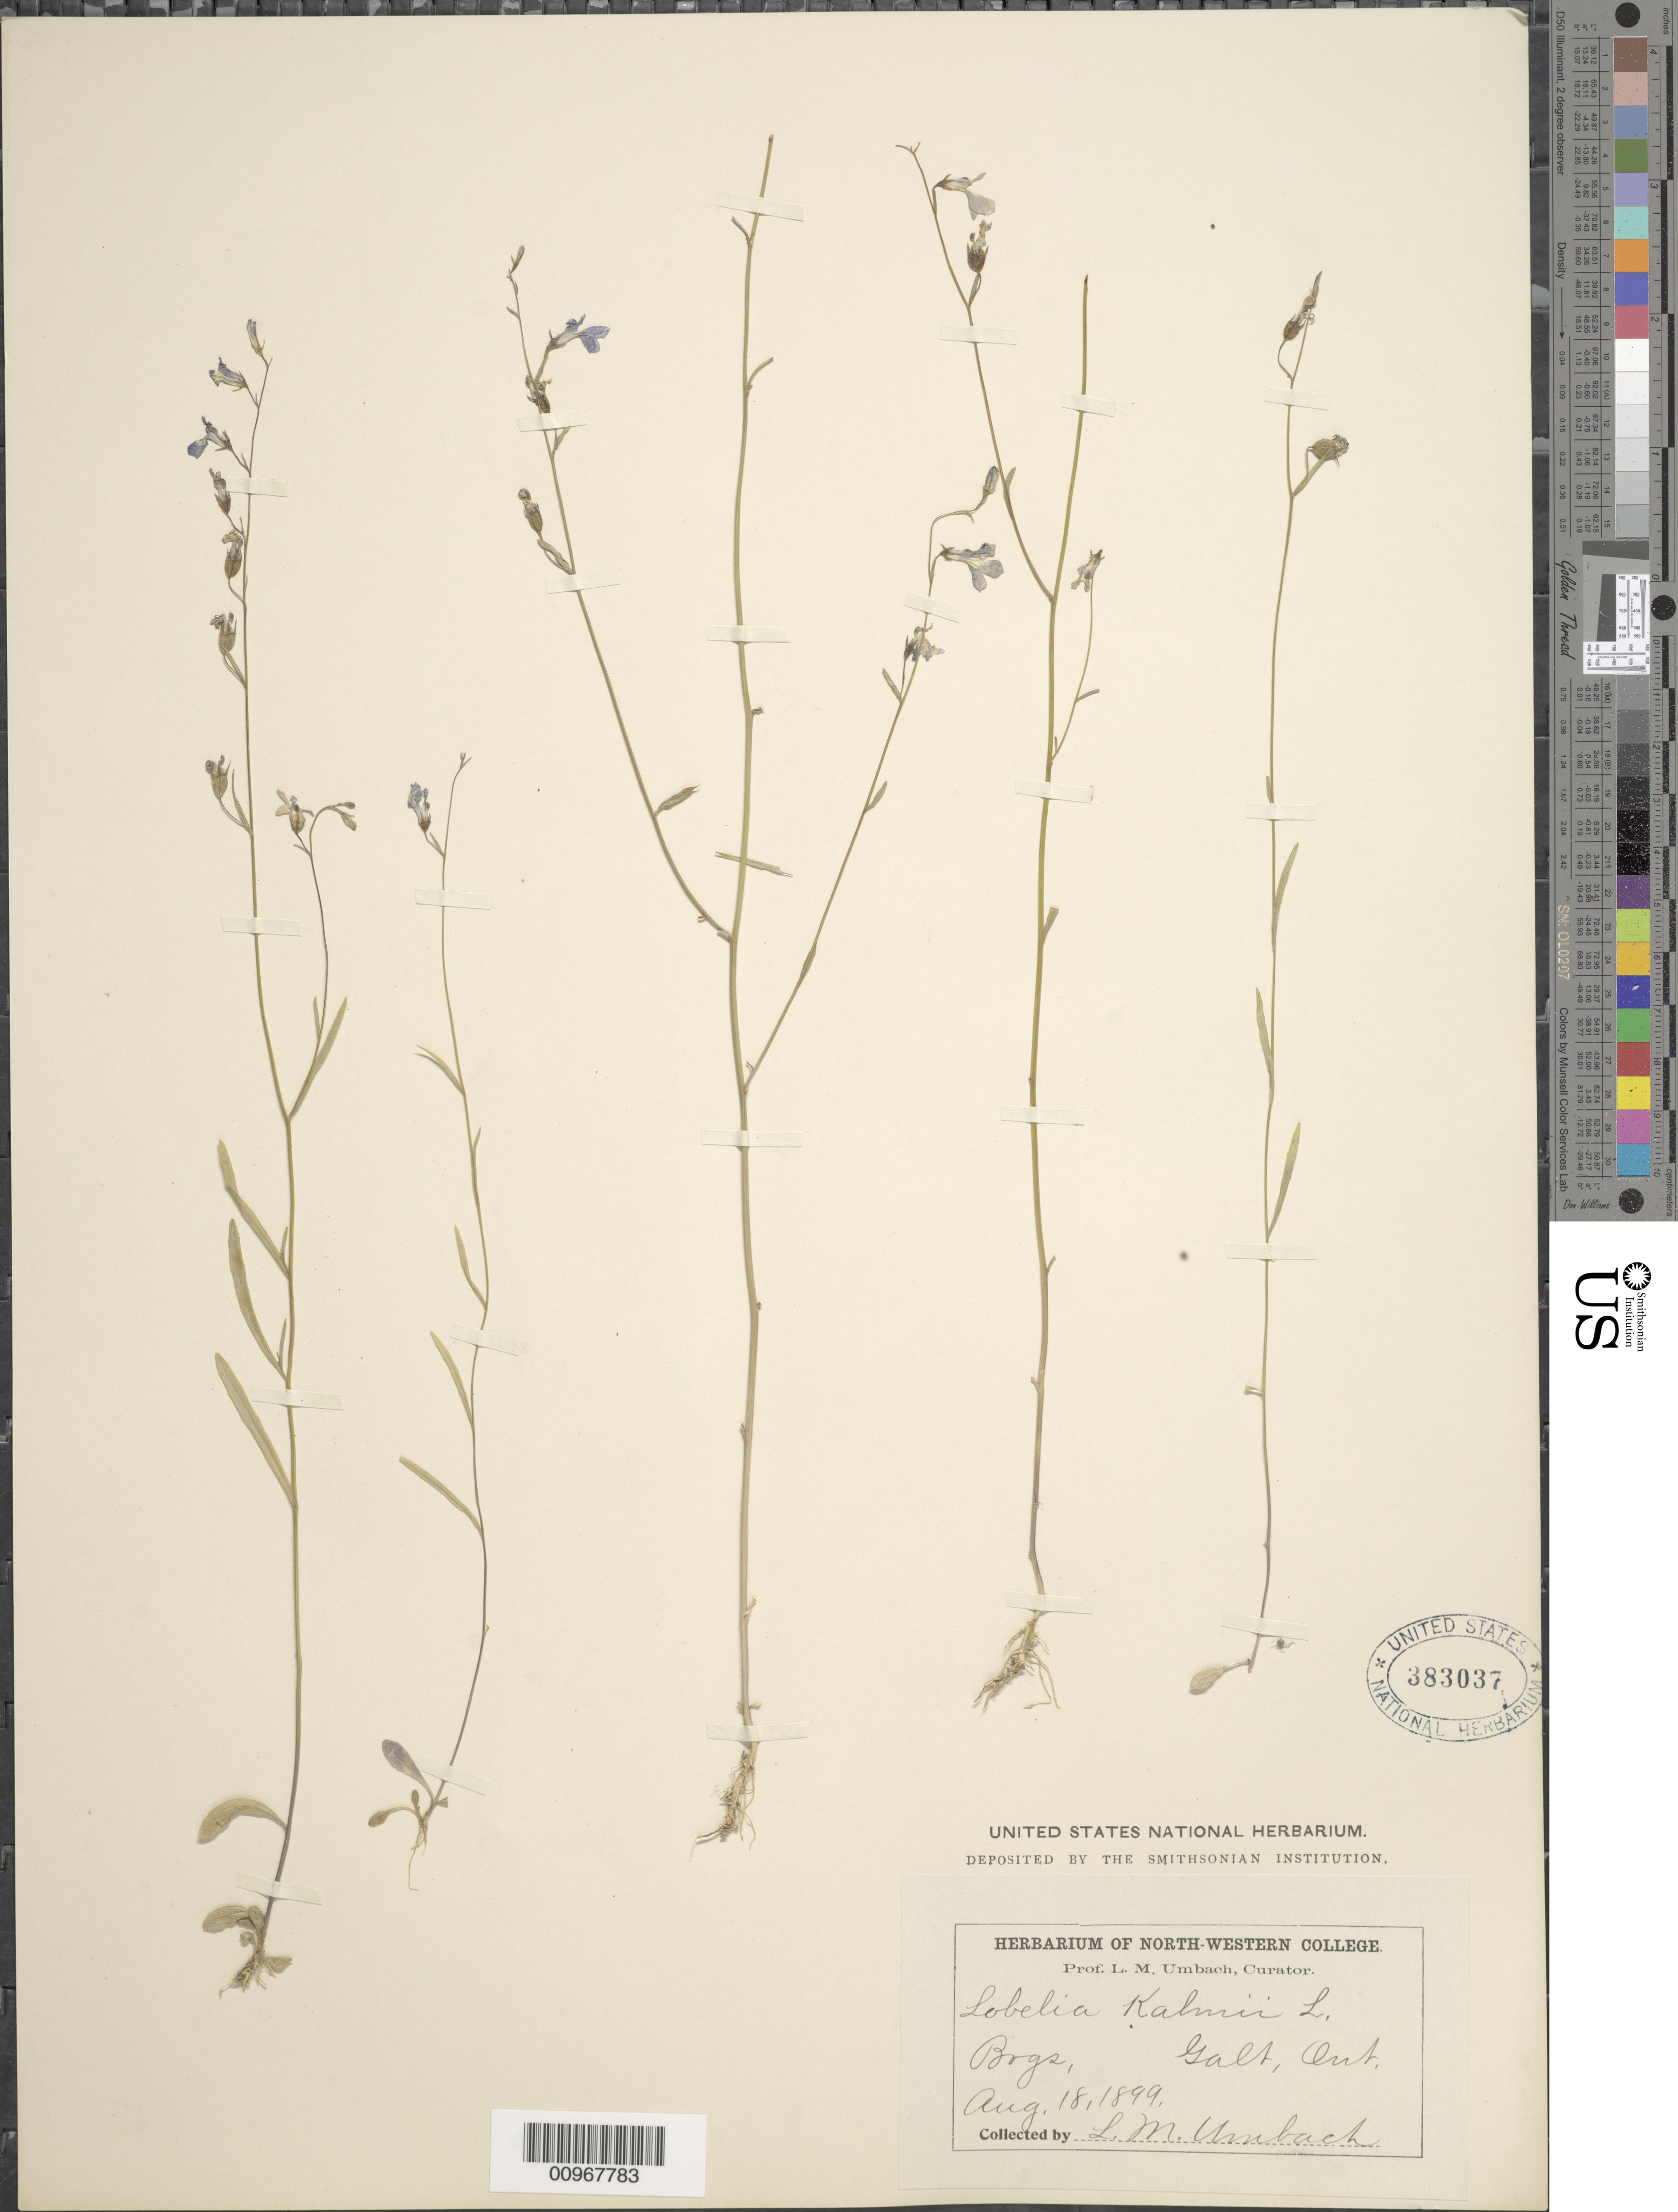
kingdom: Plantae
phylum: Tracheophyta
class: Magnoliopsida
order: Asterales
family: Campanulaceae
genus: Lobelia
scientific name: Lobelia kalmii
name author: L.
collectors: L. M. Umbach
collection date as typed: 18 Aug 1899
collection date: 1899-08-18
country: Canada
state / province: Ontario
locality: Galt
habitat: bogs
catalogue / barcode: US 383037